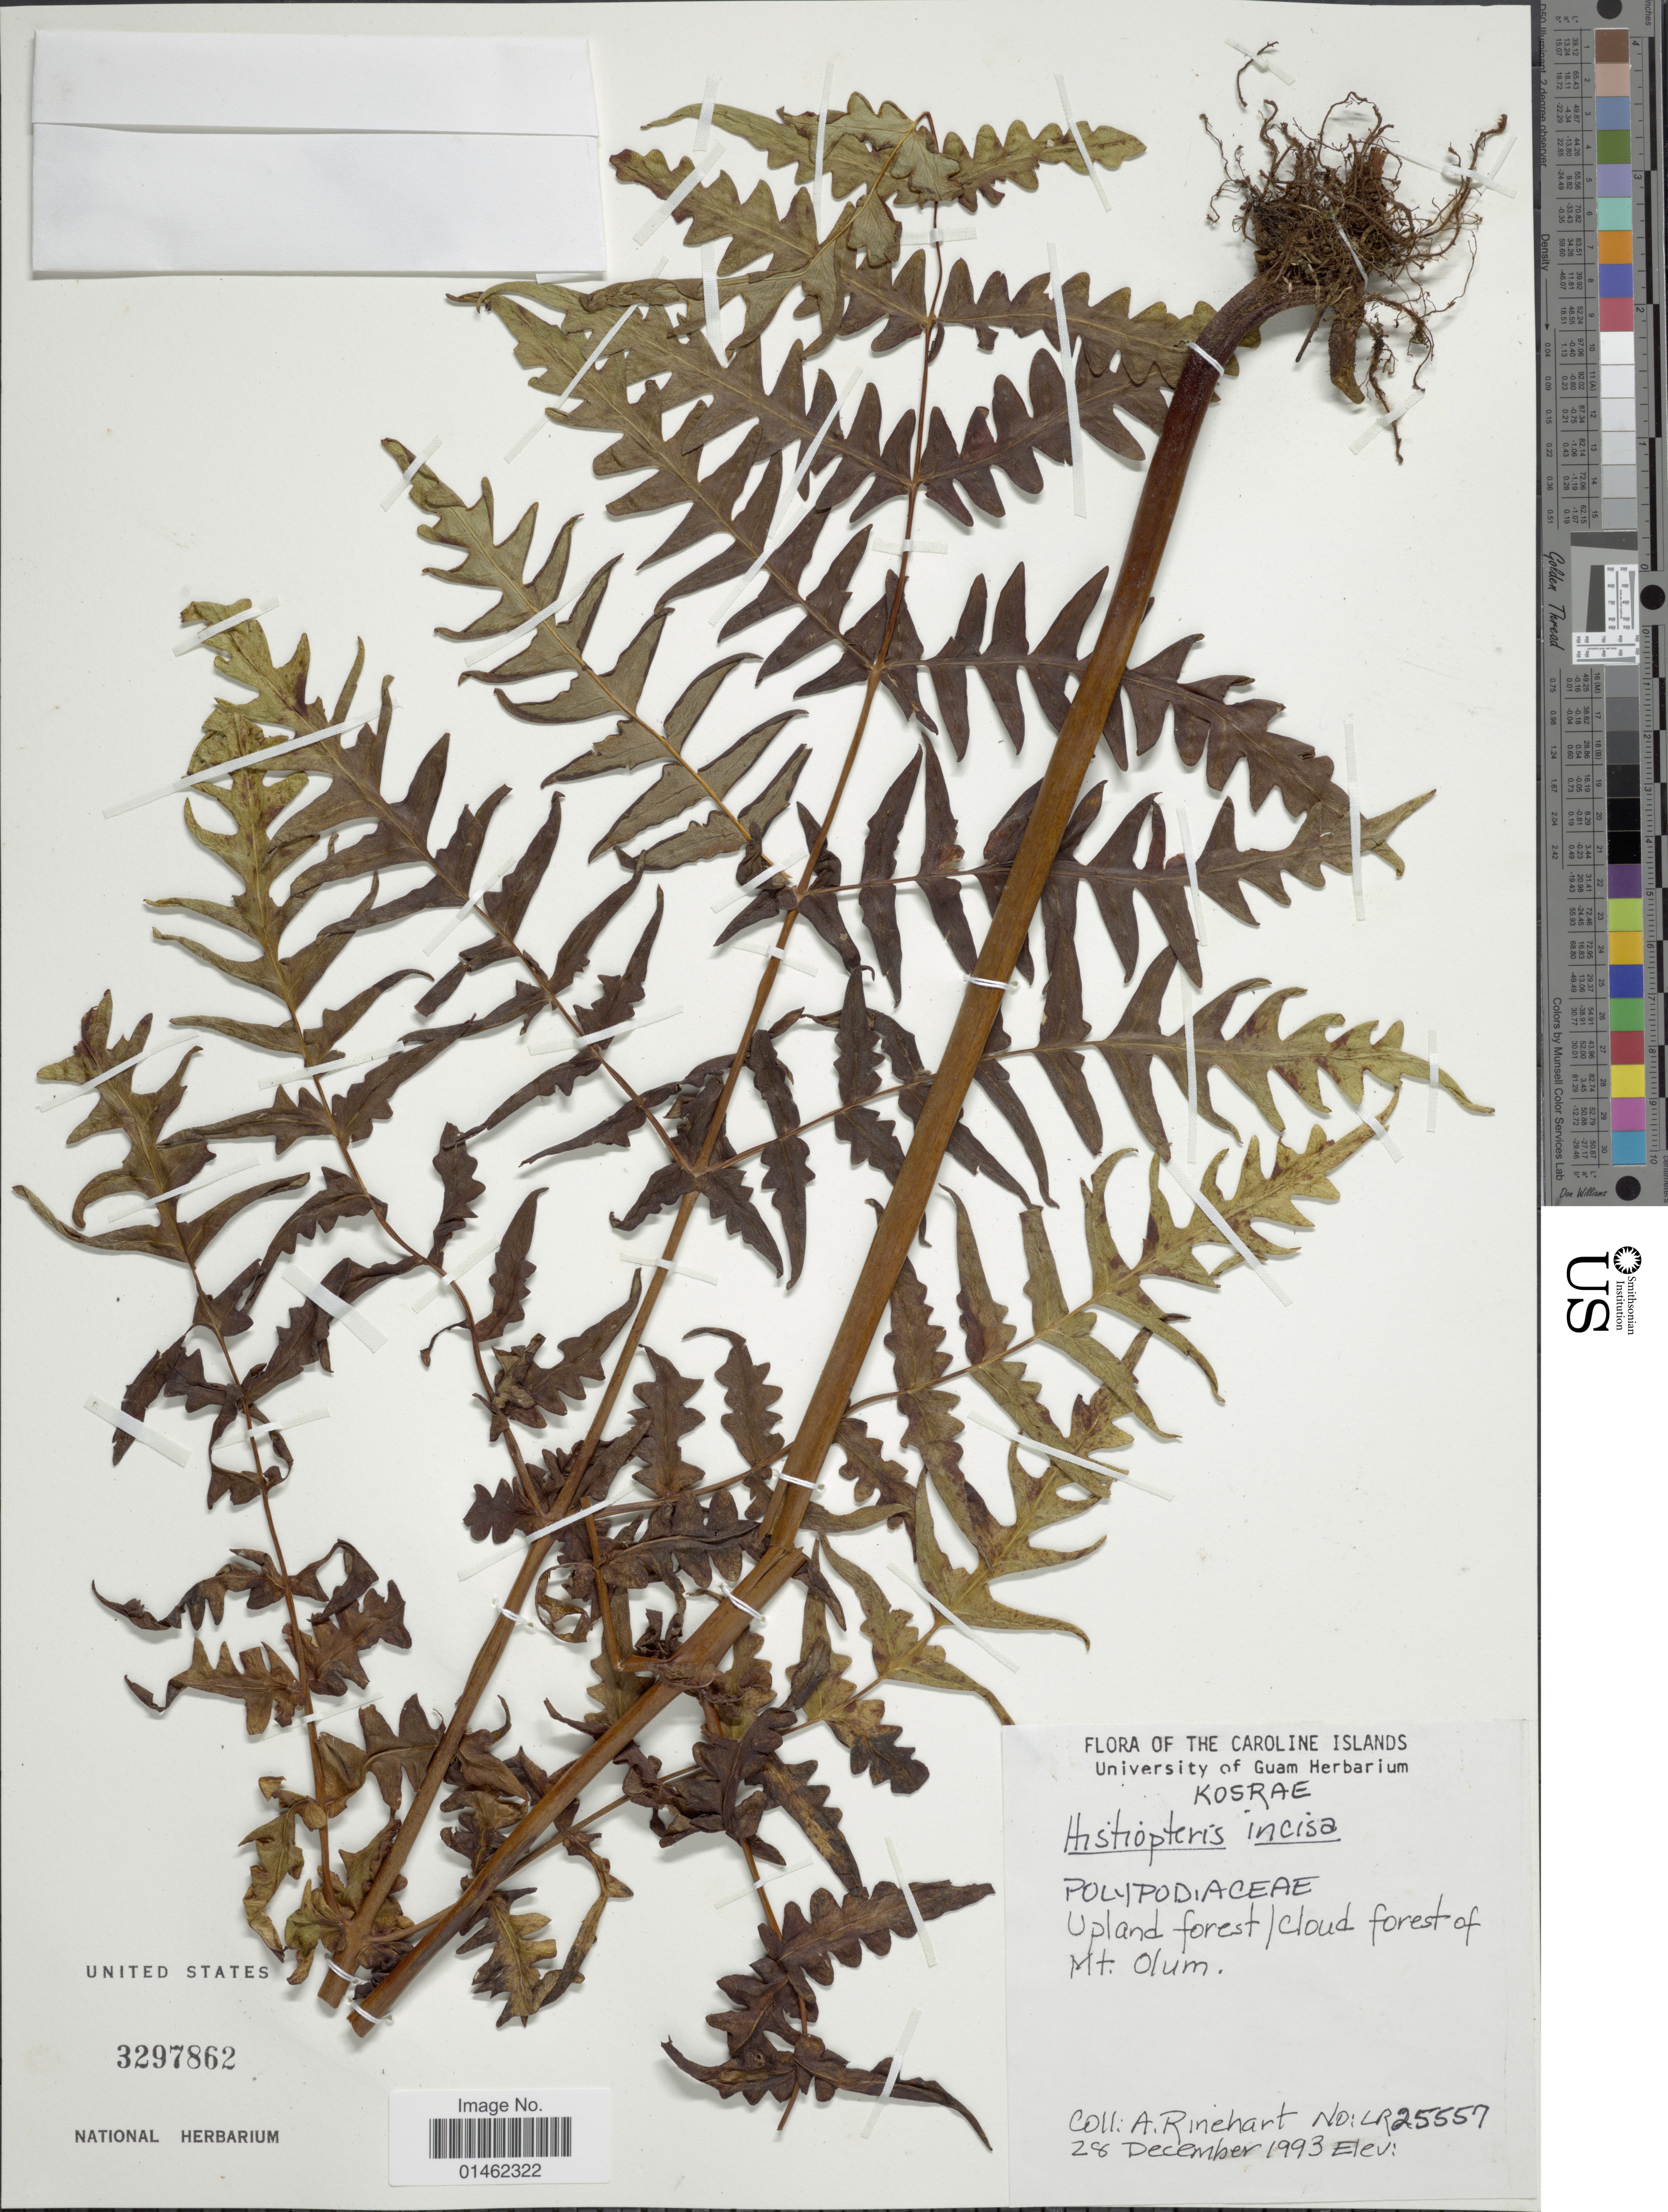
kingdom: Plantae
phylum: Tracheophyta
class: Polypodiopsida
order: Polypodiales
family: Dennstaedtiaceae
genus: Histiopteris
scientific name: Histiopteris incisa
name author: (Thunb.) J. Sm.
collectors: A. Rinehart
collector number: LR 25557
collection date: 1993-12-28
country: Micronesia, Federated States of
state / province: Kosrae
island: Kosrae [Kusaie]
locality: The Caroline Islands, Upland forest/cloud forest of mt Olum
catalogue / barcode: US 3297862